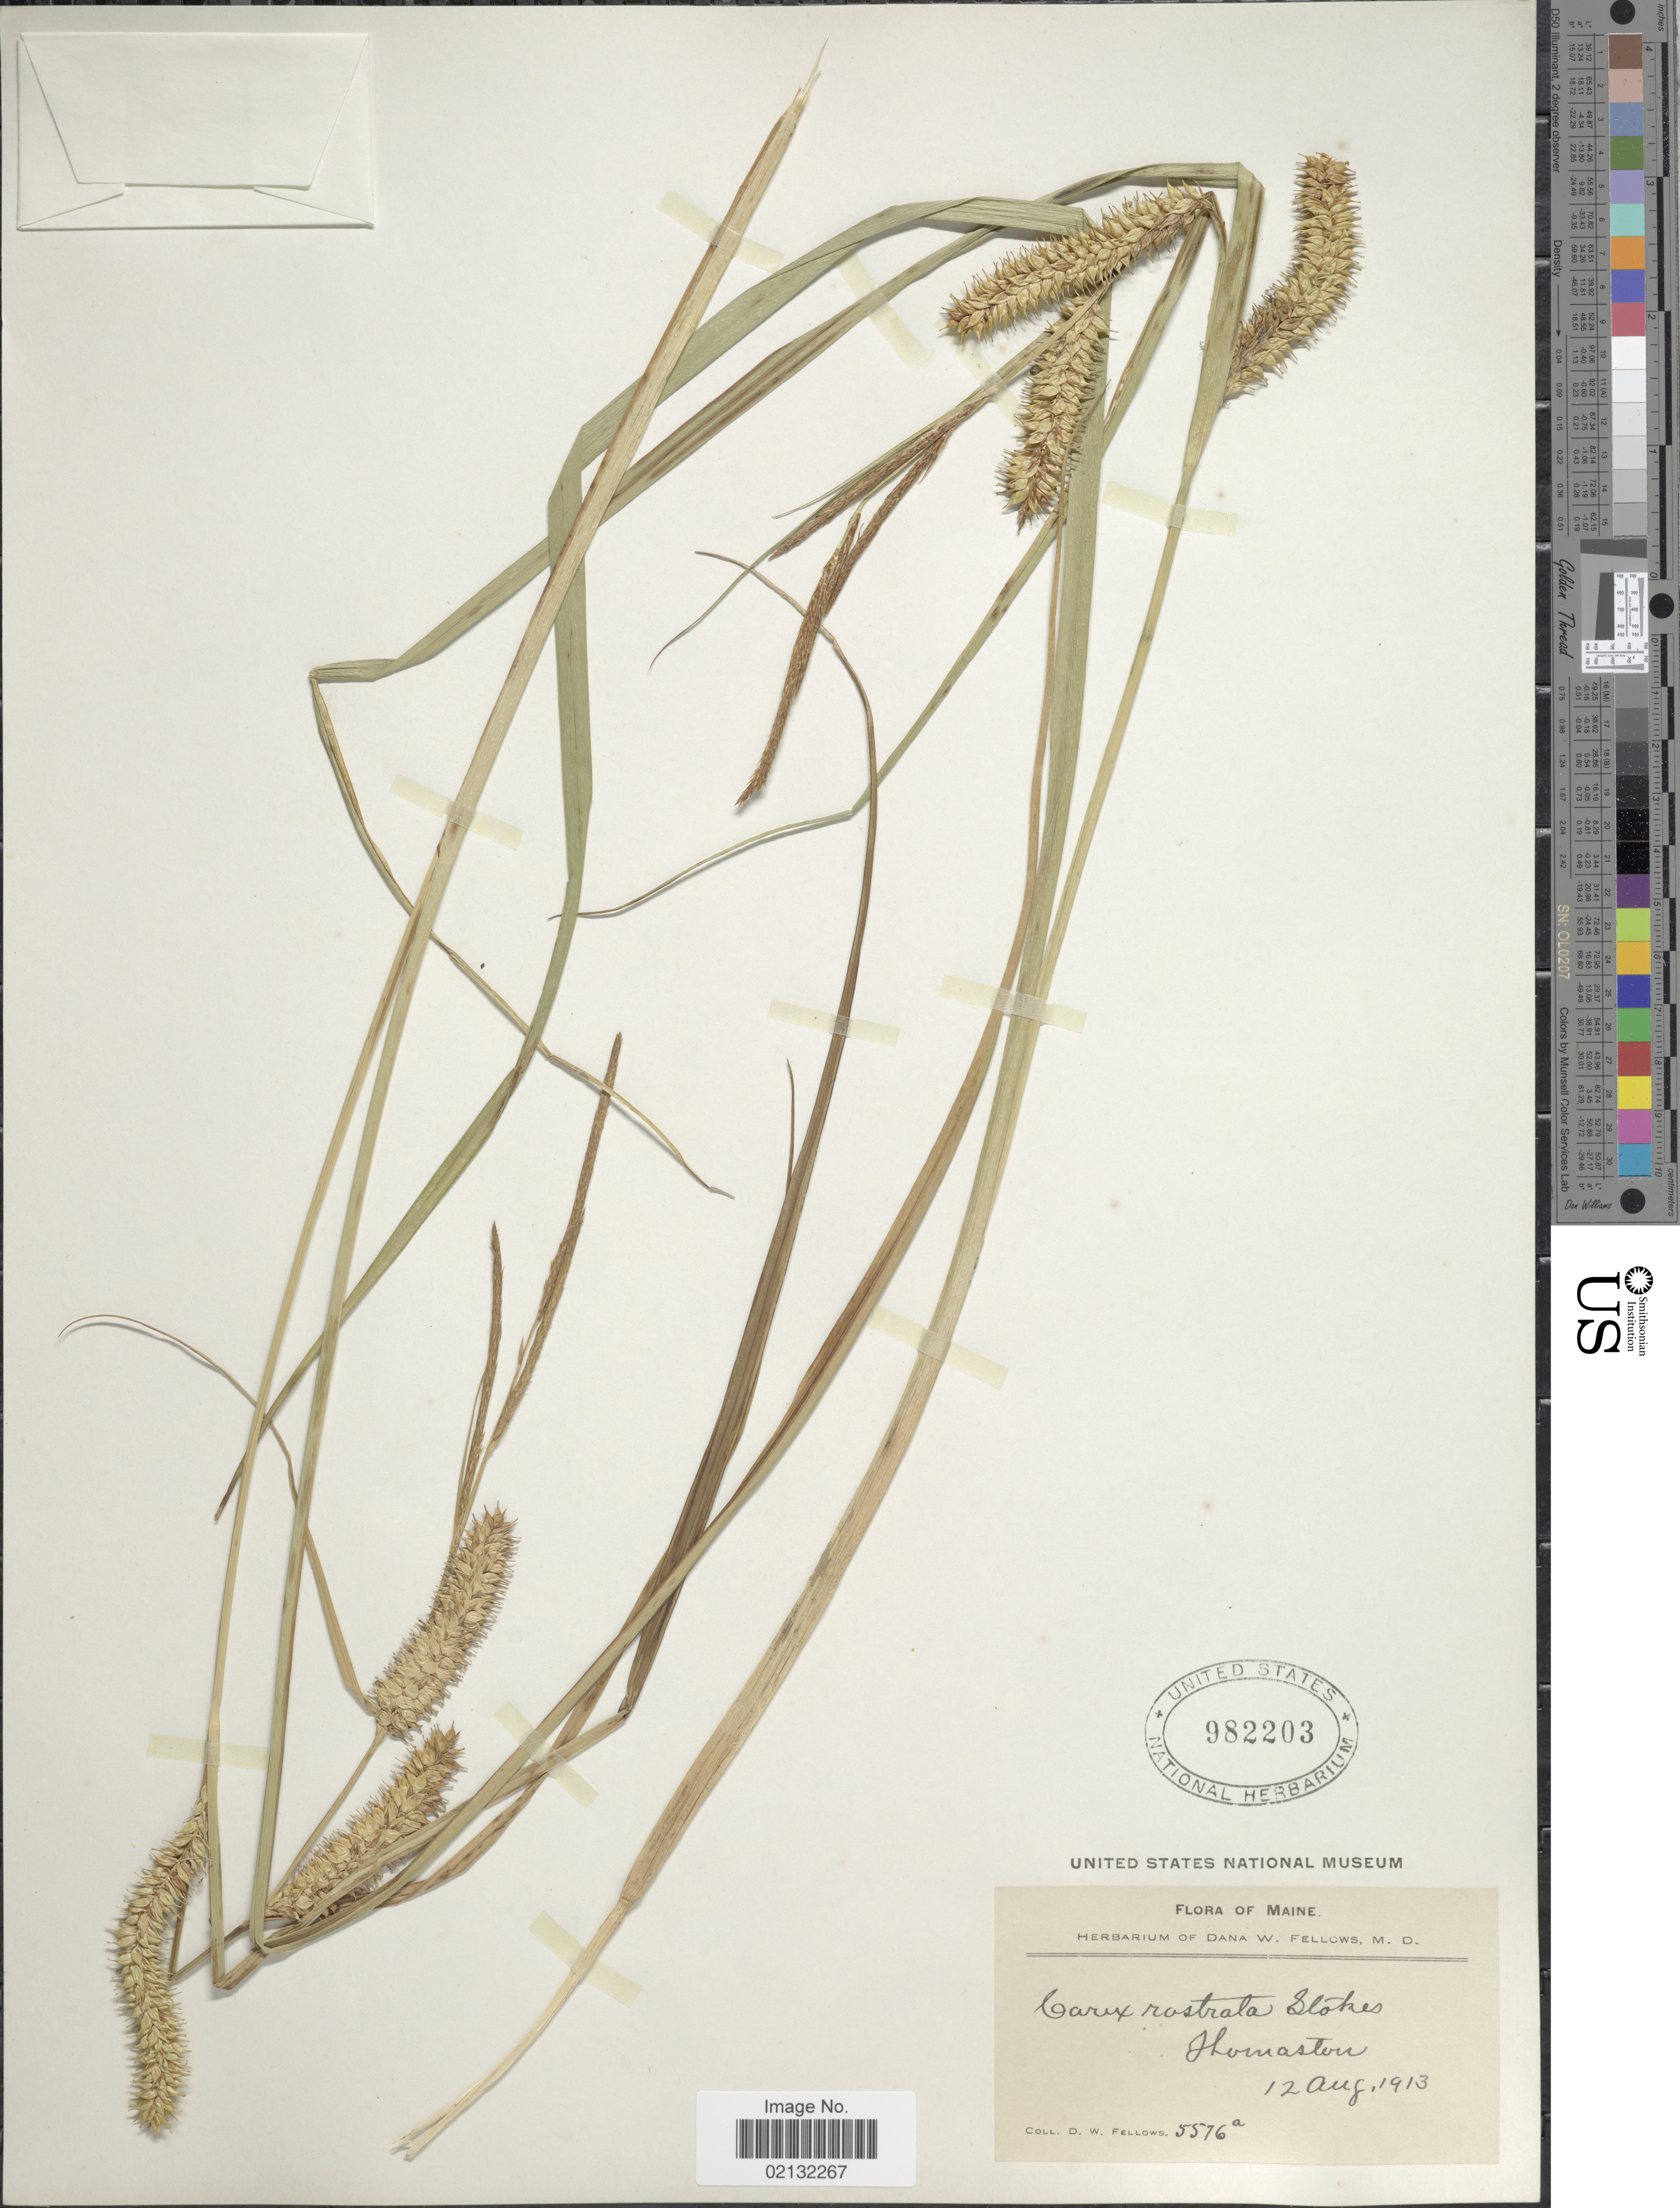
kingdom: Plantae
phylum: Tracheophyta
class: Liliopsida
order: Poales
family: Cyperaceae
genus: Carex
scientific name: Carex rostrata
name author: Stokes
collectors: D. W. Fellows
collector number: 5576a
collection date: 1913-08-12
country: United States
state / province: Maine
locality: Thomaston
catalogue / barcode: US 982203